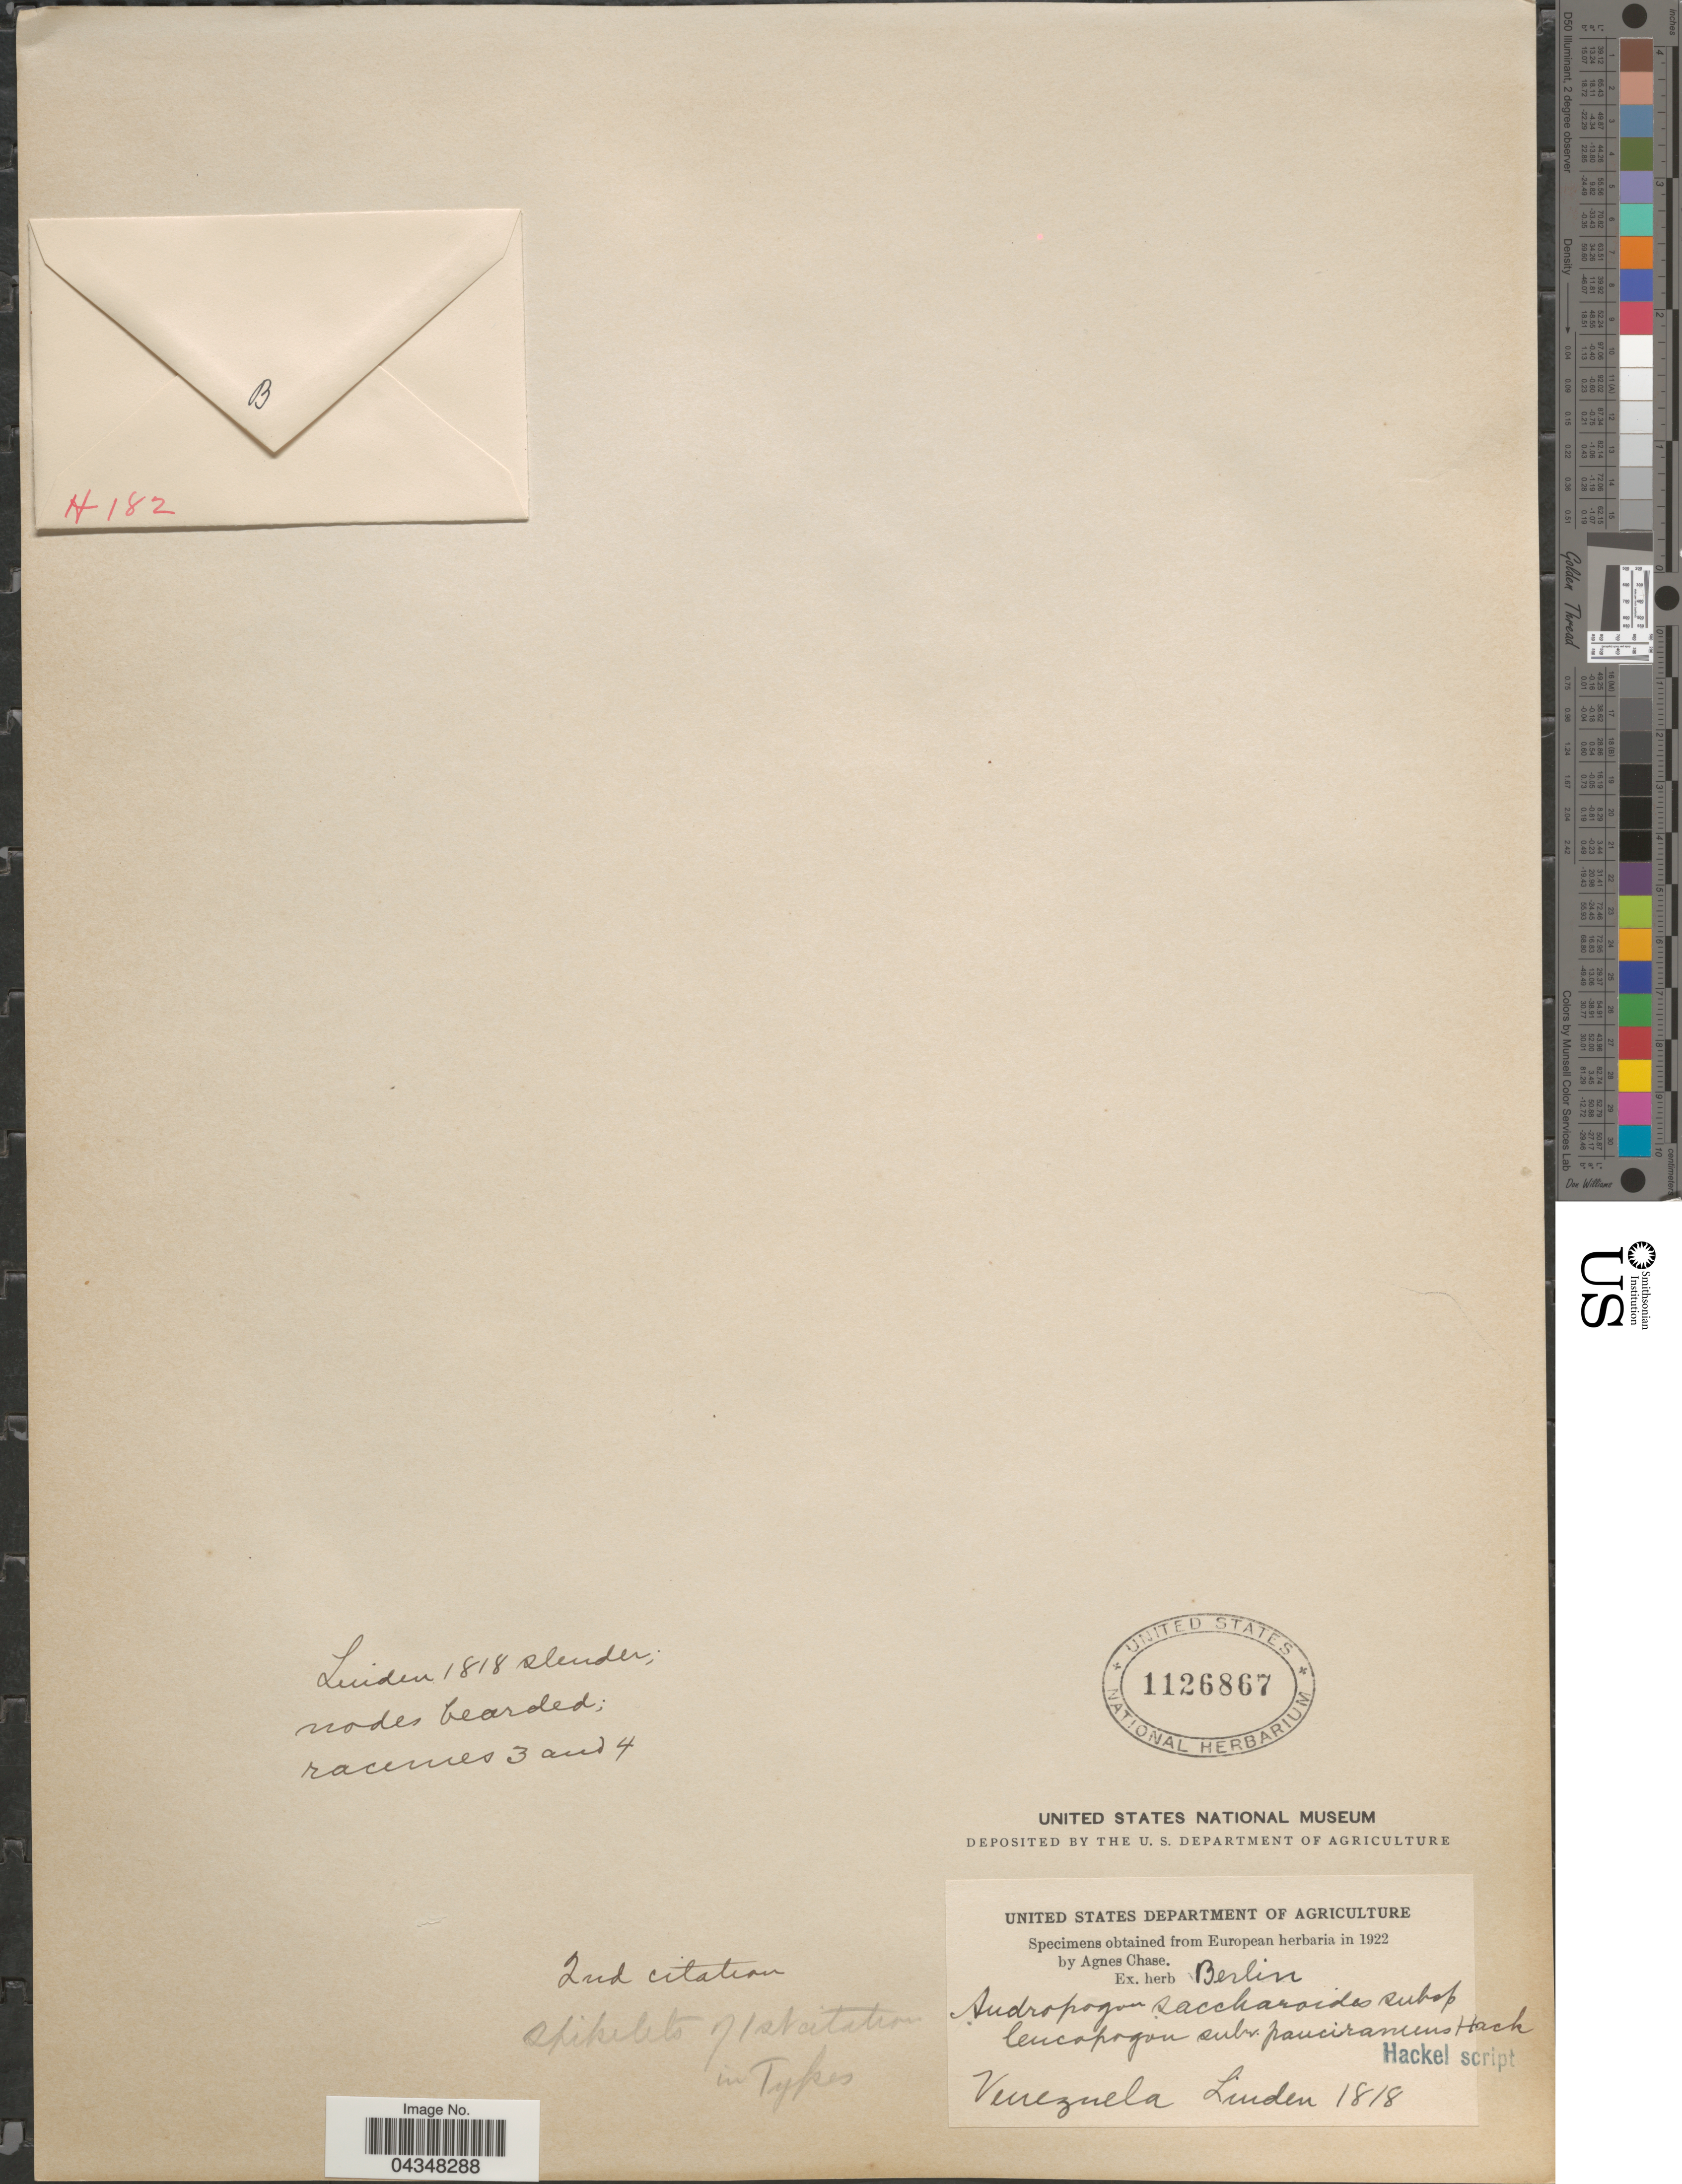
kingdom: Plantae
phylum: Tracheophyta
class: Liliopsida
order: Poales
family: Poaceae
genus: Bothriochloa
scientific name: Bothriochloa laguroides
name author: (DC.) Herter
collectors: -- Linden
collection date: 1818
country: Venezuela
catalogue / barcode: US 1126867